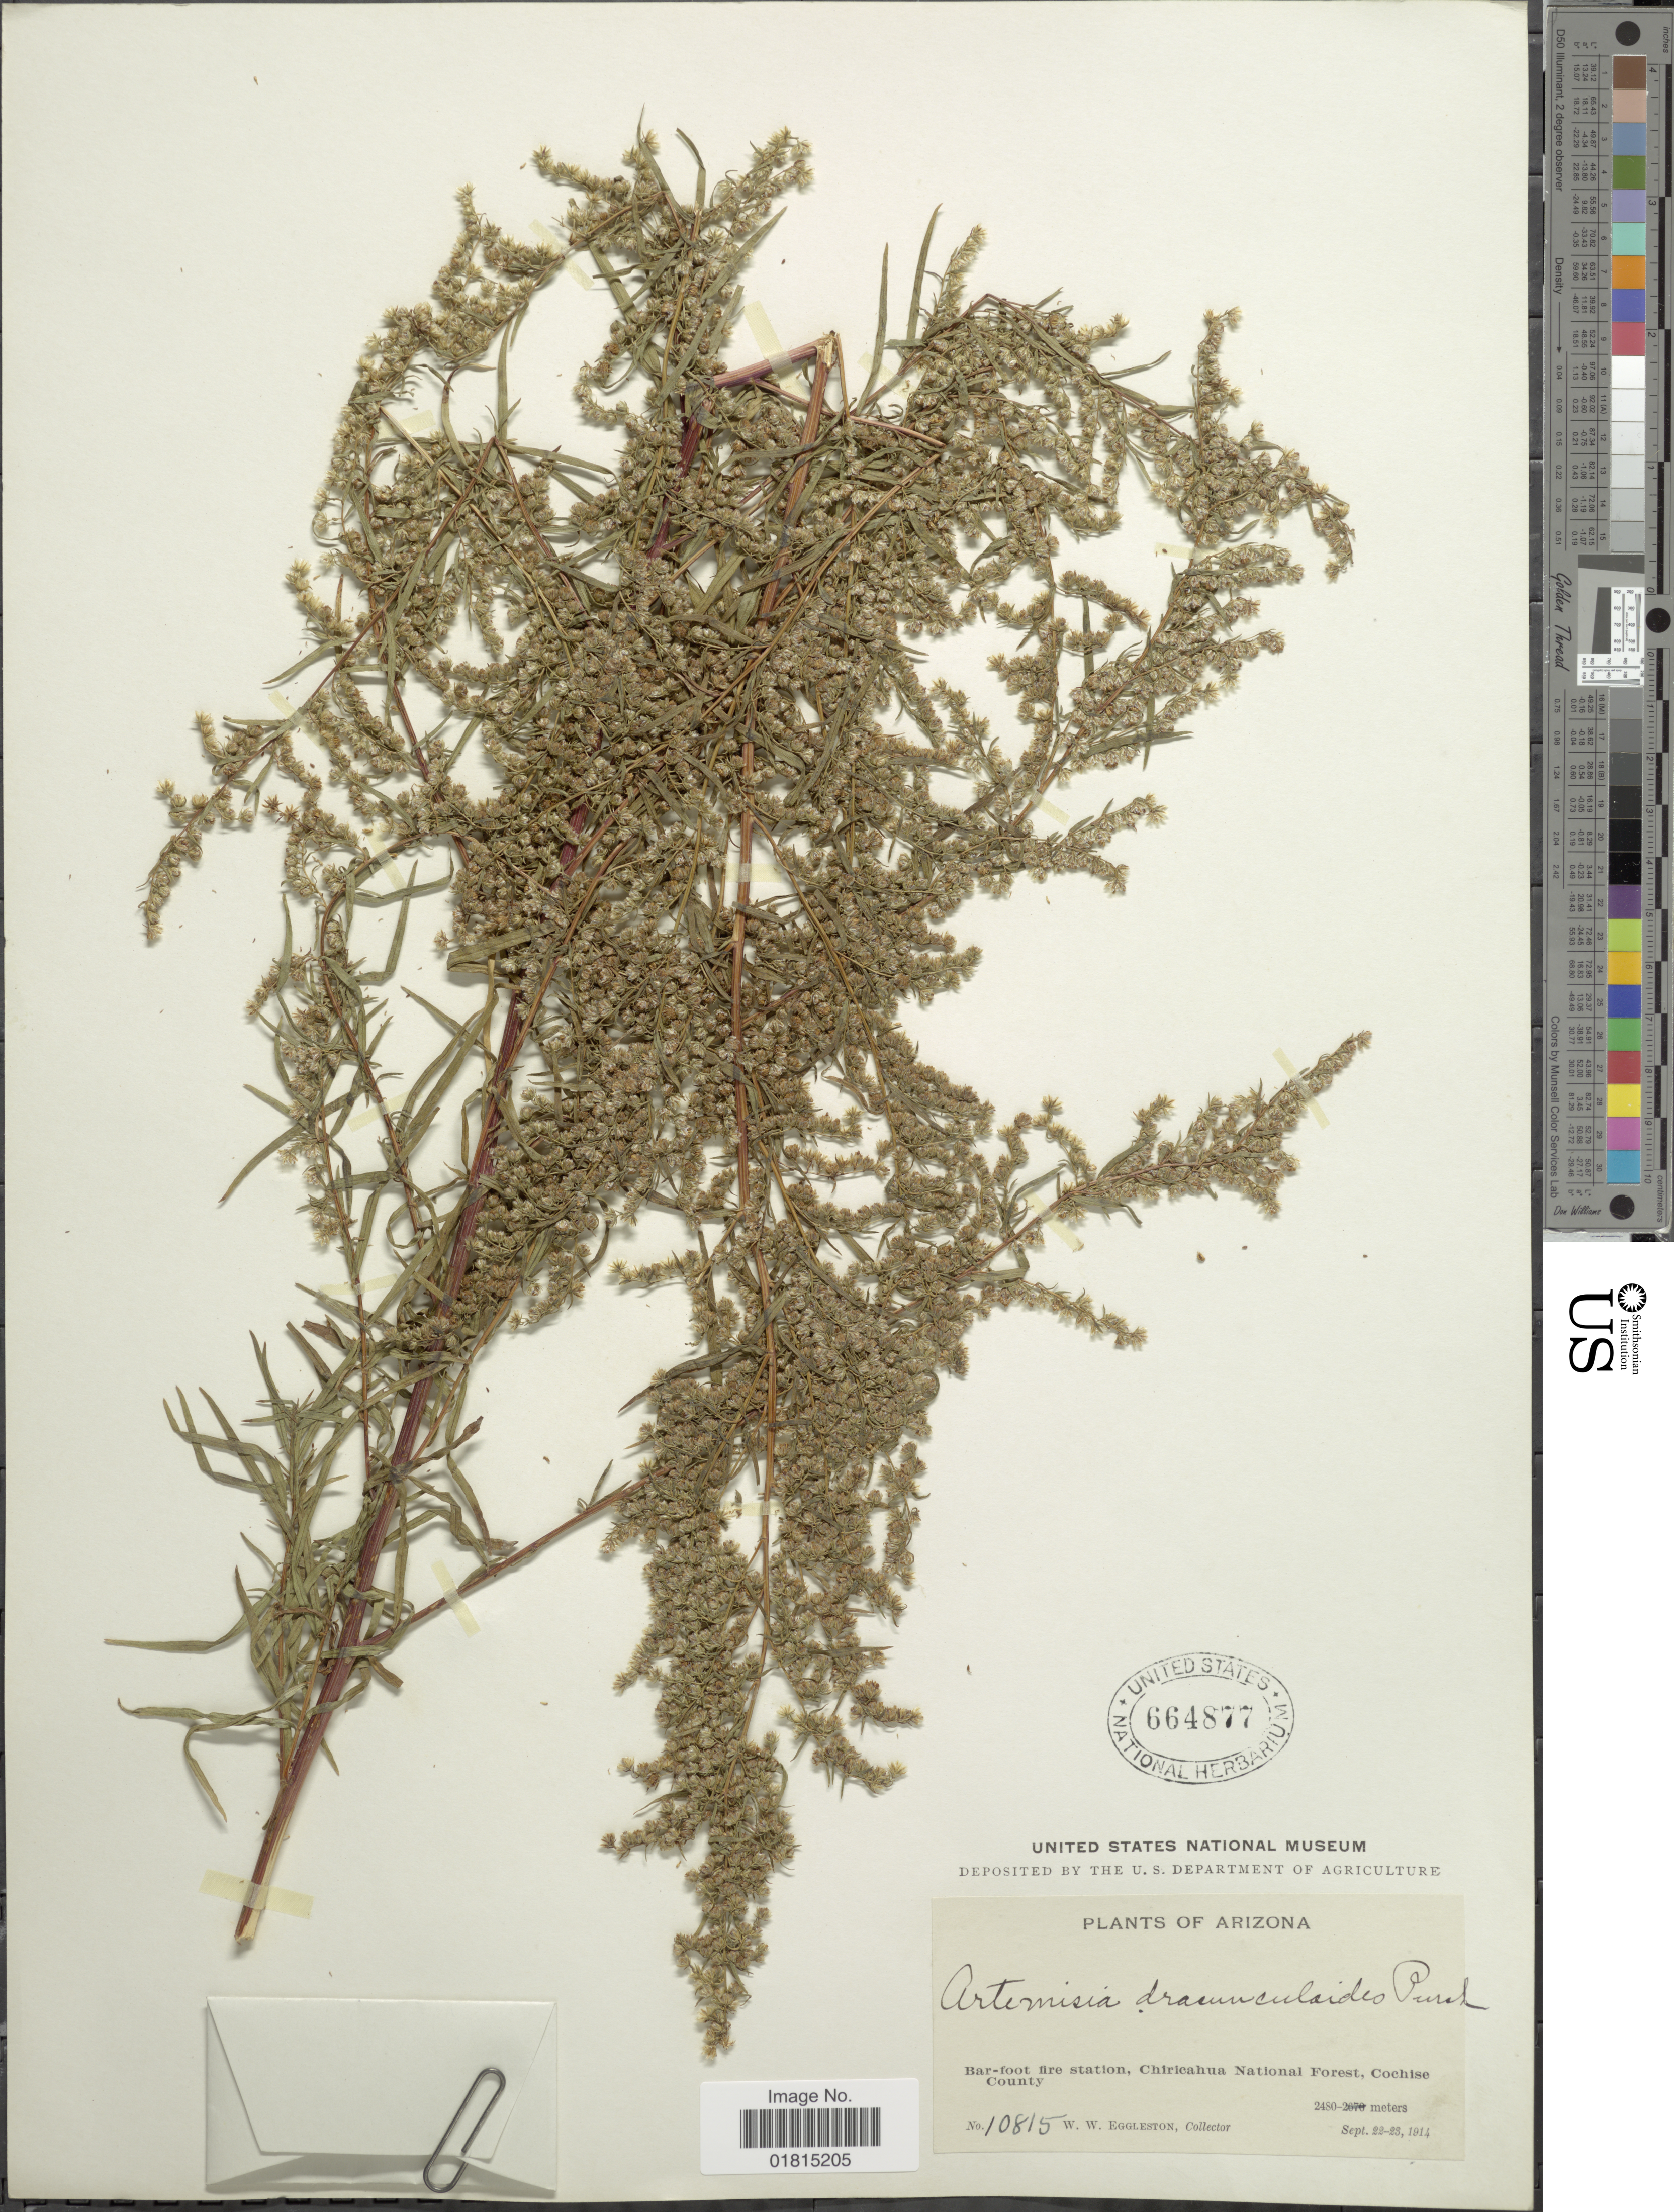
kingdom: Plantae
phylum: Tracheophyta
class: Magnoliopsida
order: Asterales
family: Asteraceae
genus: Artemisia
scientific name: Artemisia dracunculoides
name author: Pursh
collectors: W. W. Eggleston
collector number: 10815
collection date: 1914-09-22/1914-09-23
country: United States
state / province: Arizona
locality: Bar-foot flre station, Chiricahua National Forest, Cochise County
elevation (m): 2480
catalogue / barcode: US 664877